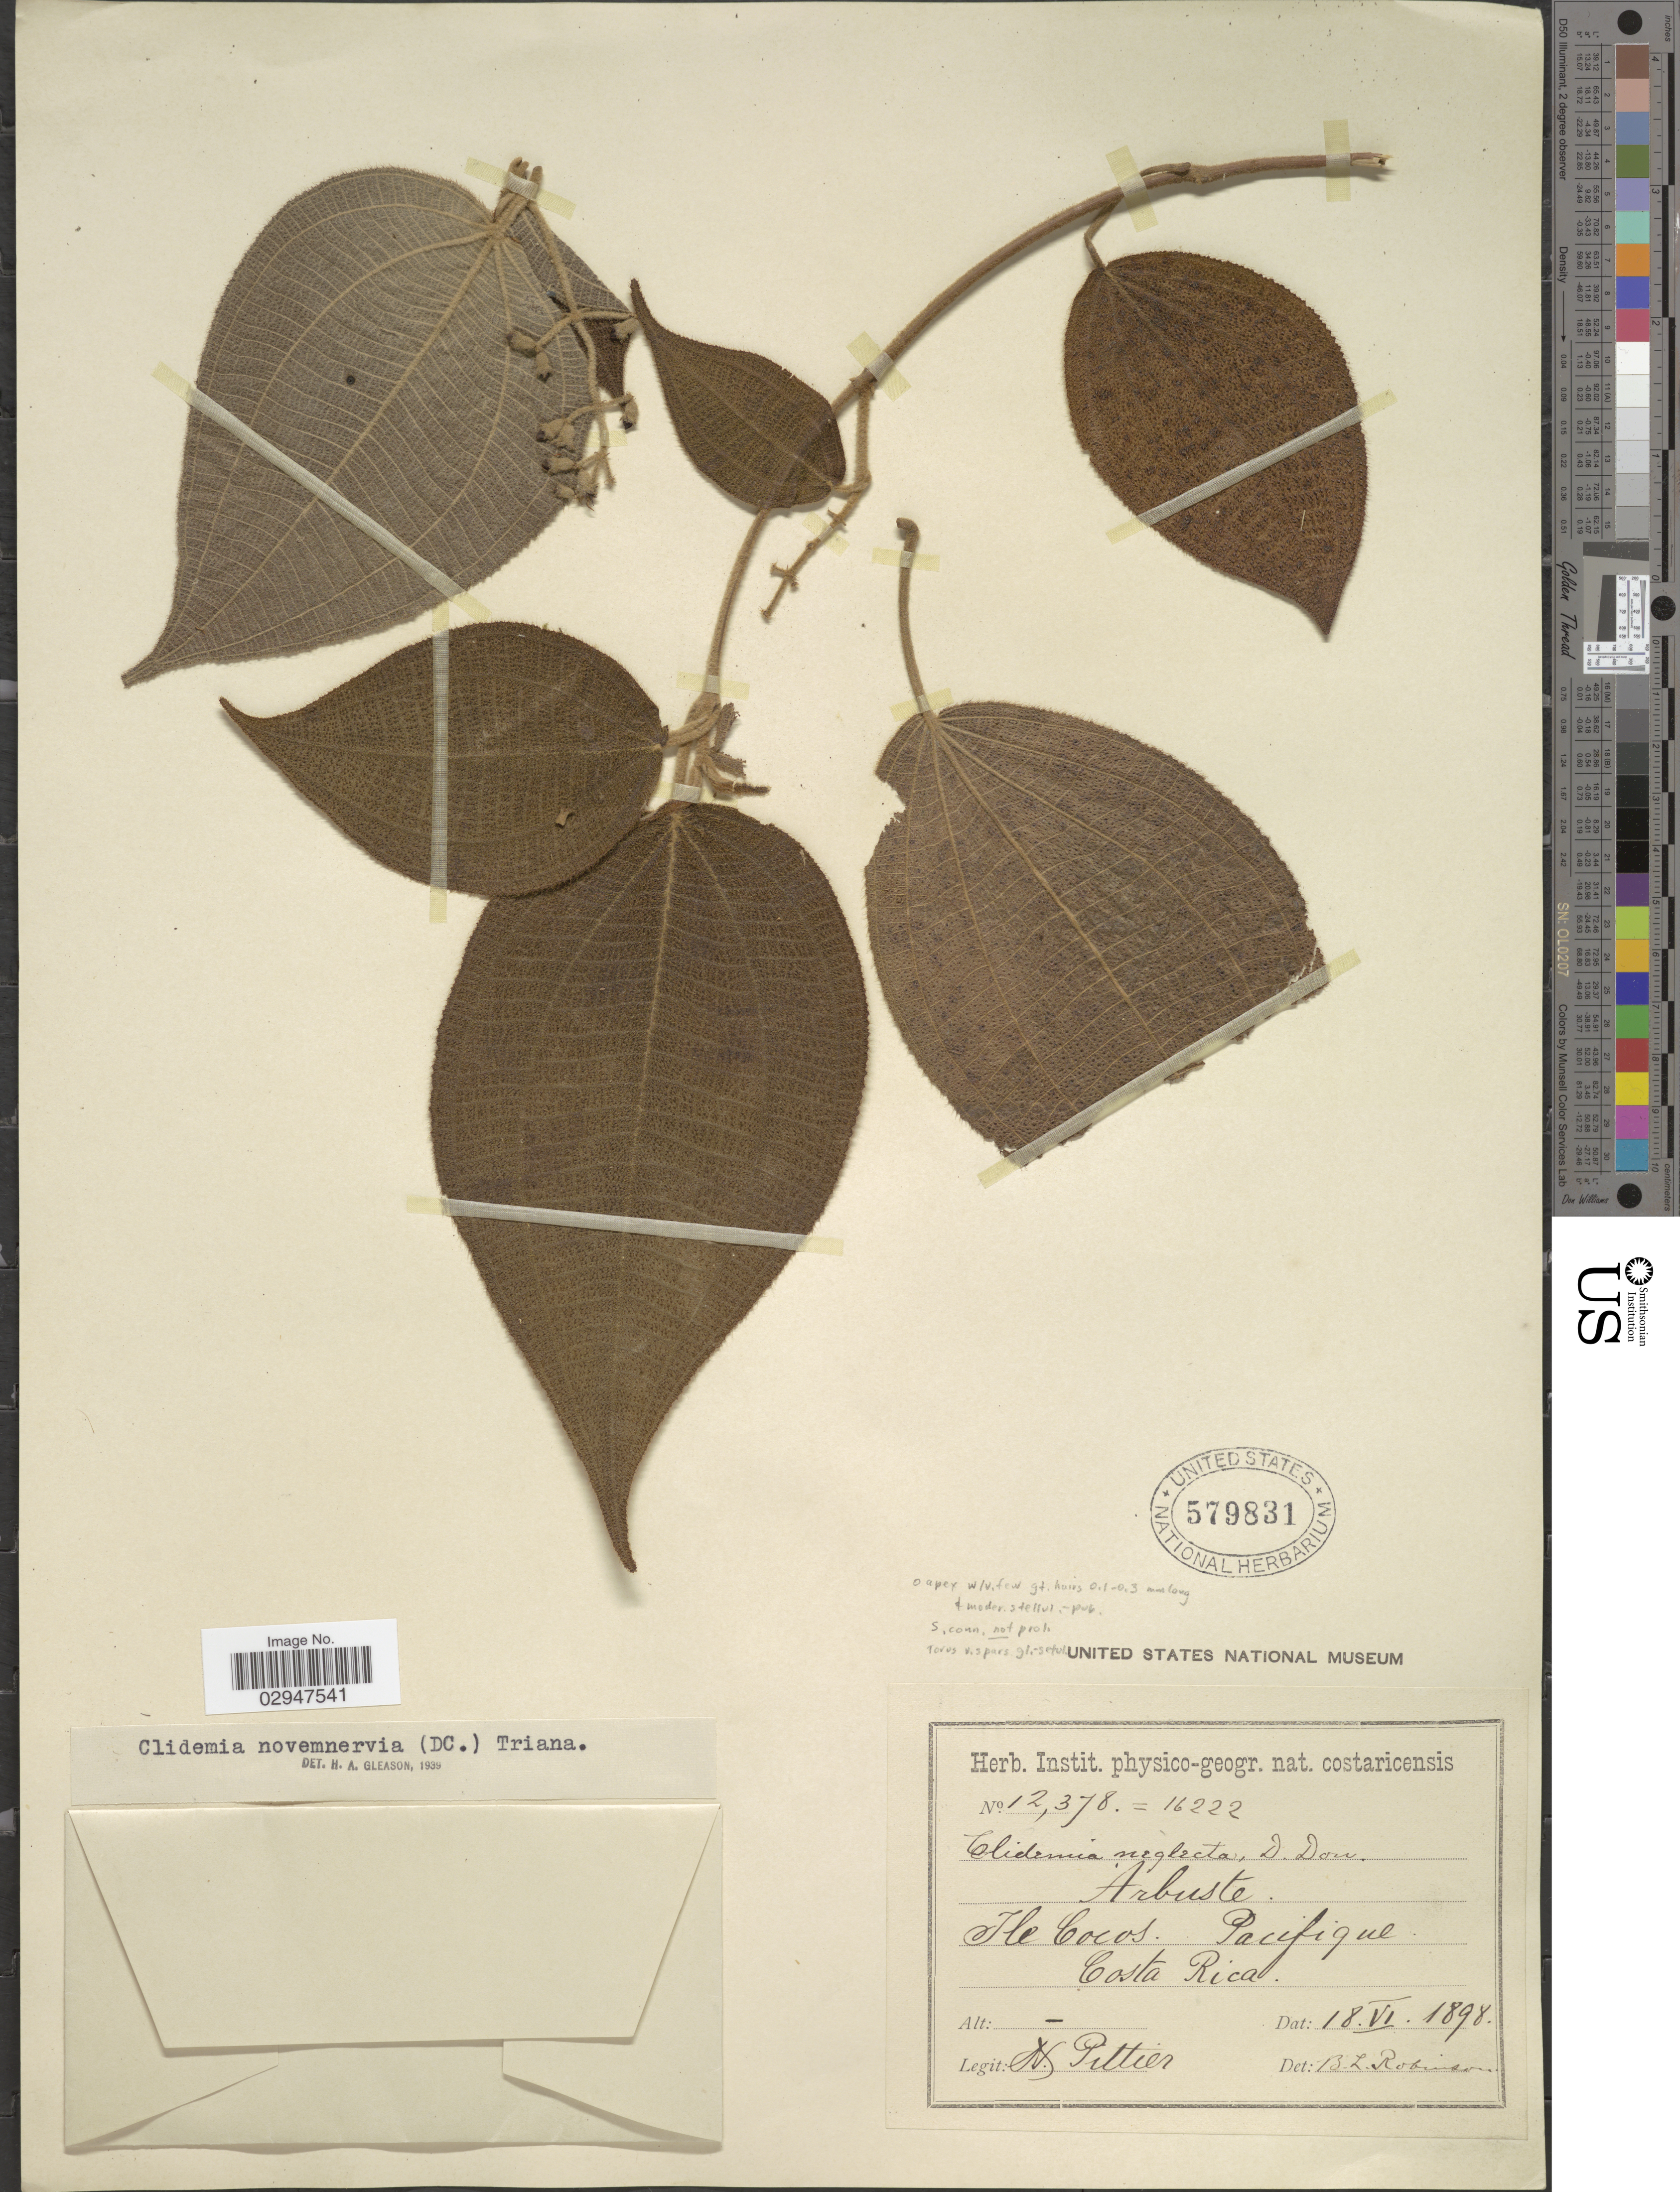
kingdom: Plantae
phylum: Tracheophyta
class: Magnoliopsida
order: Myrtales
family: Melastomataceae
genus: Clidemia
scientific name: Clidemia capitellata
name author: (Bonpl.) D. Don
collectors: H. F. Pittier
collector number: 12378/16222?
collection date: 1898-06-18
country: Costa Rica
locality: Ile Cocos. Pacifique.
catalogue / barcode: US 579831